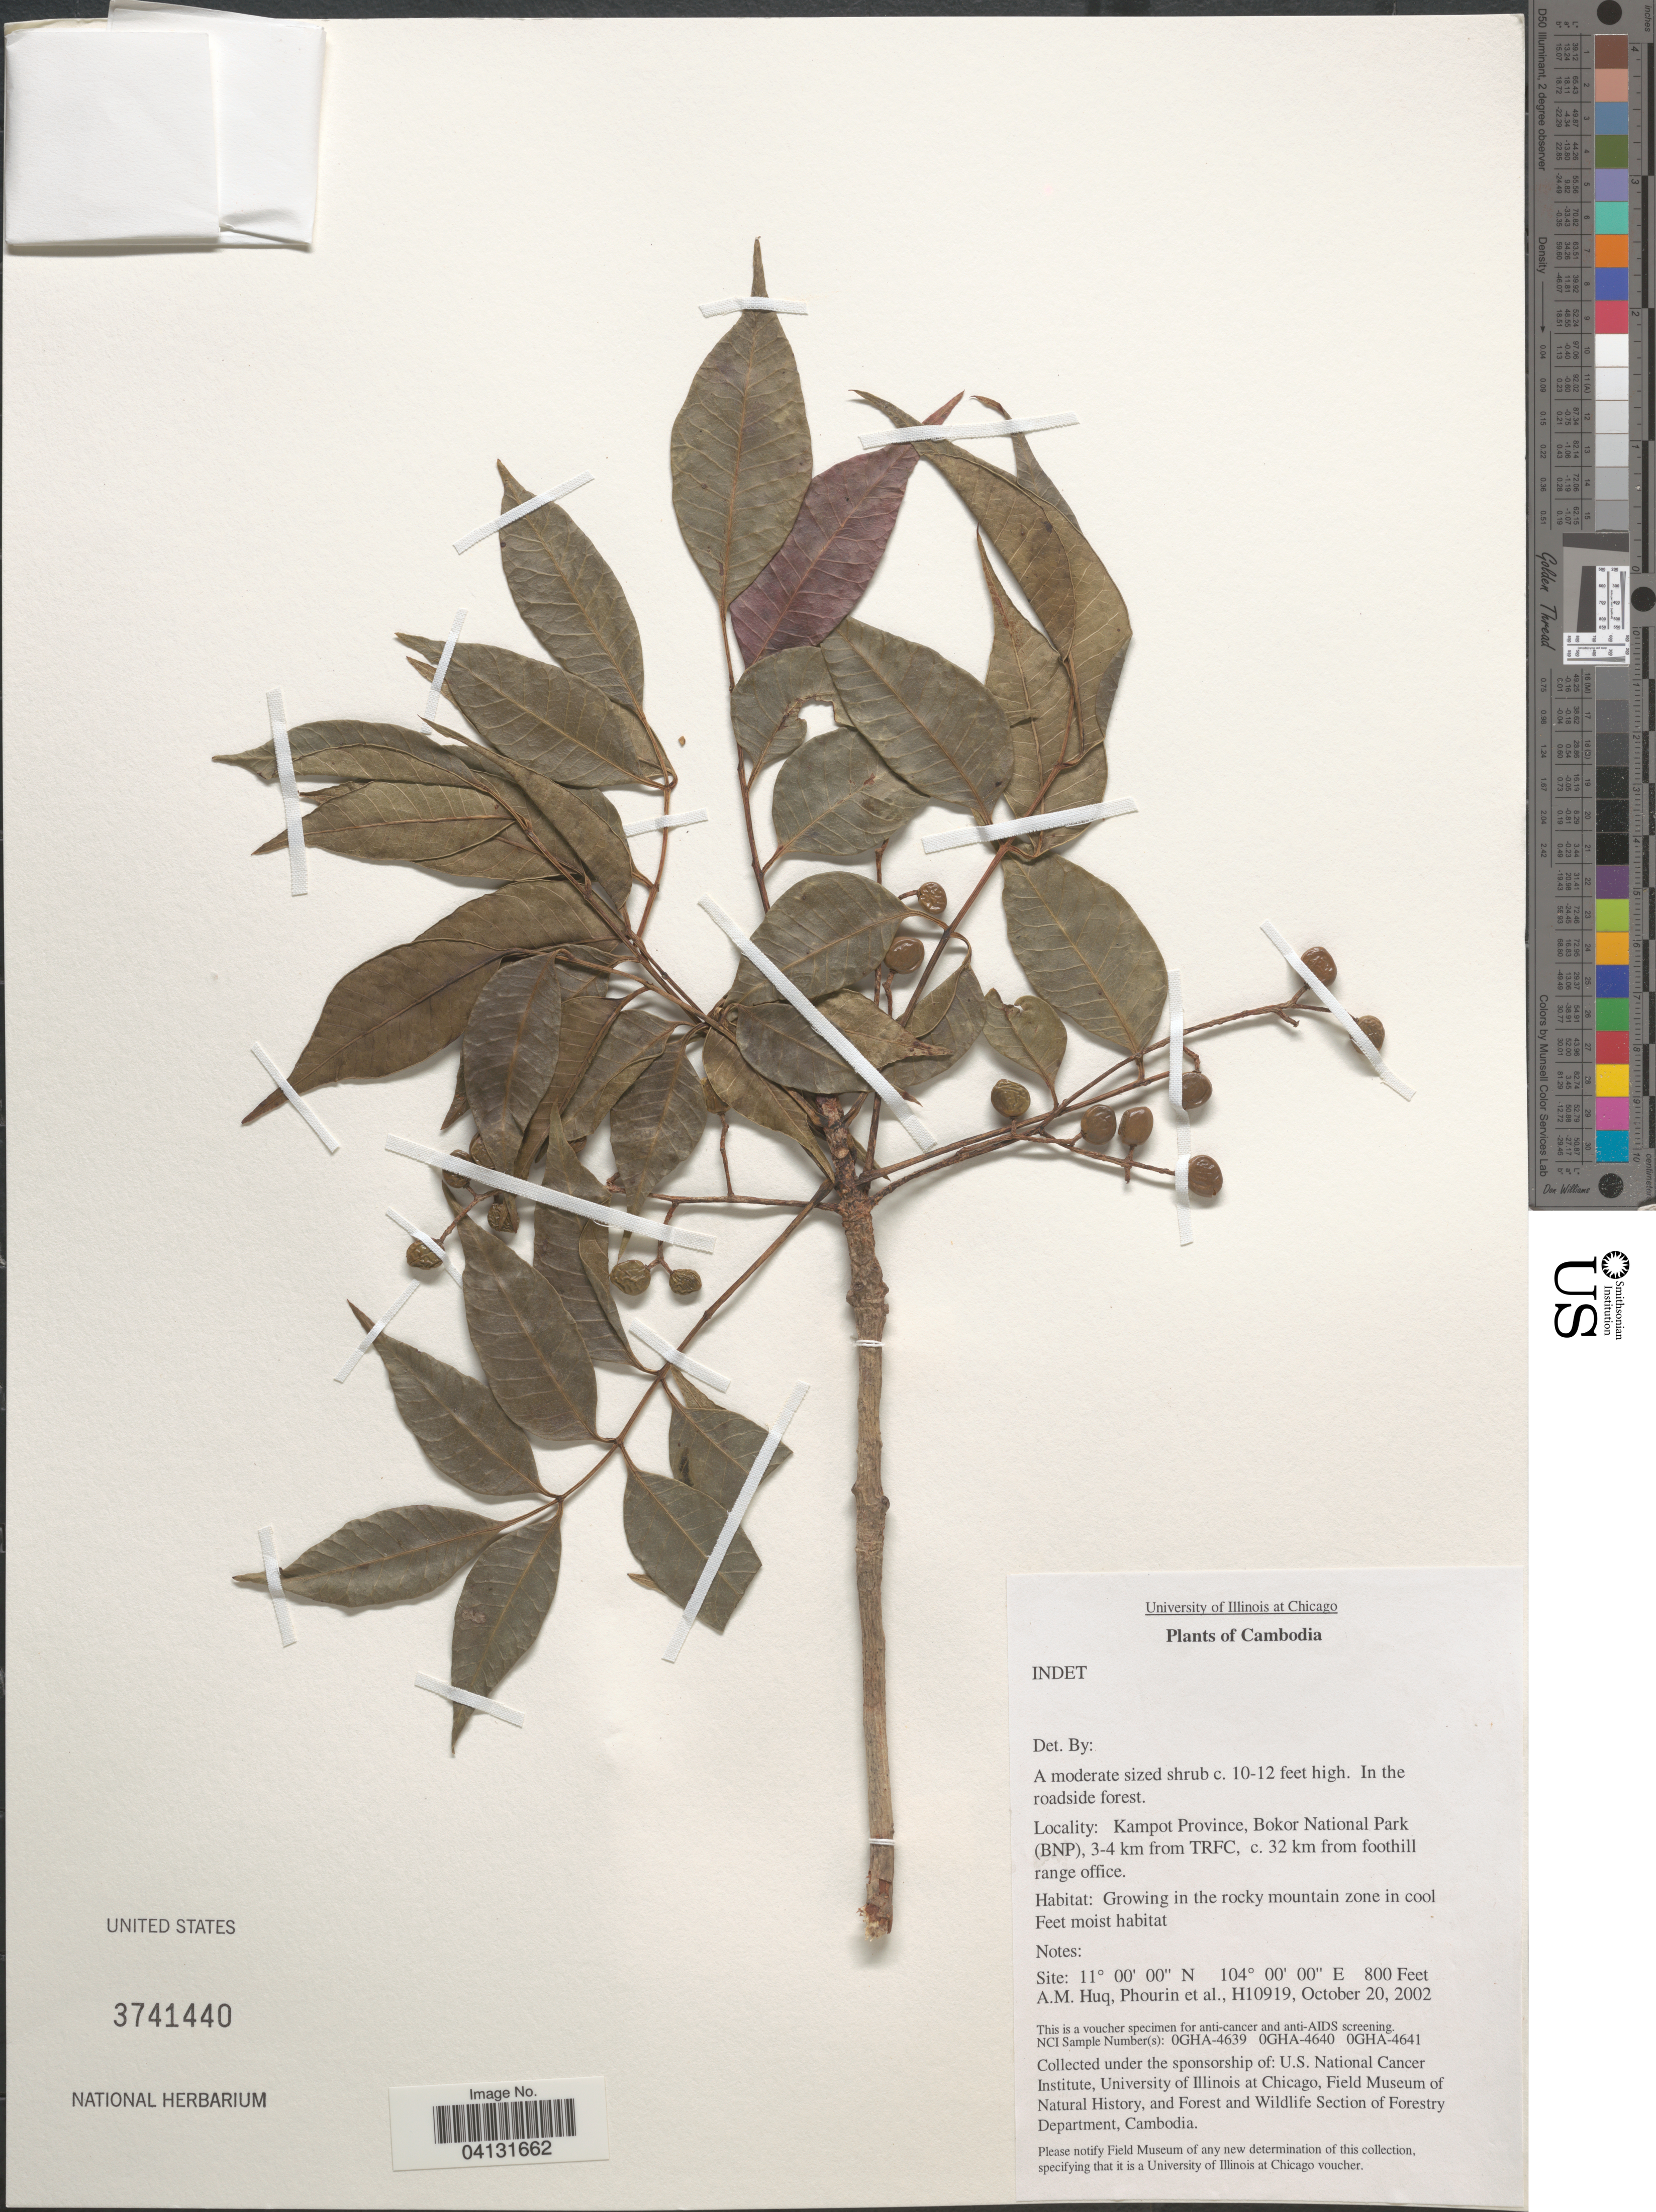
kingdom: Plantae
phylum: Tracheophyta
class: Magnoliopsida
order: Sapindales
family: Burseraceae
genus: Canarium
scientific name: Canarium sp.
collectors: A. M. Huq, -- Phourin & et al.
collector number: H10919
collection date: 2002-10-20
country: Cambodia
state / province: Kâmpât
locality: Kampot Province, Bokor National Park (BNP), 3-4 km from TRFC, c. 32 km from foothill range office.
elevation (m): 244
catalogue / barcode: US 3741440